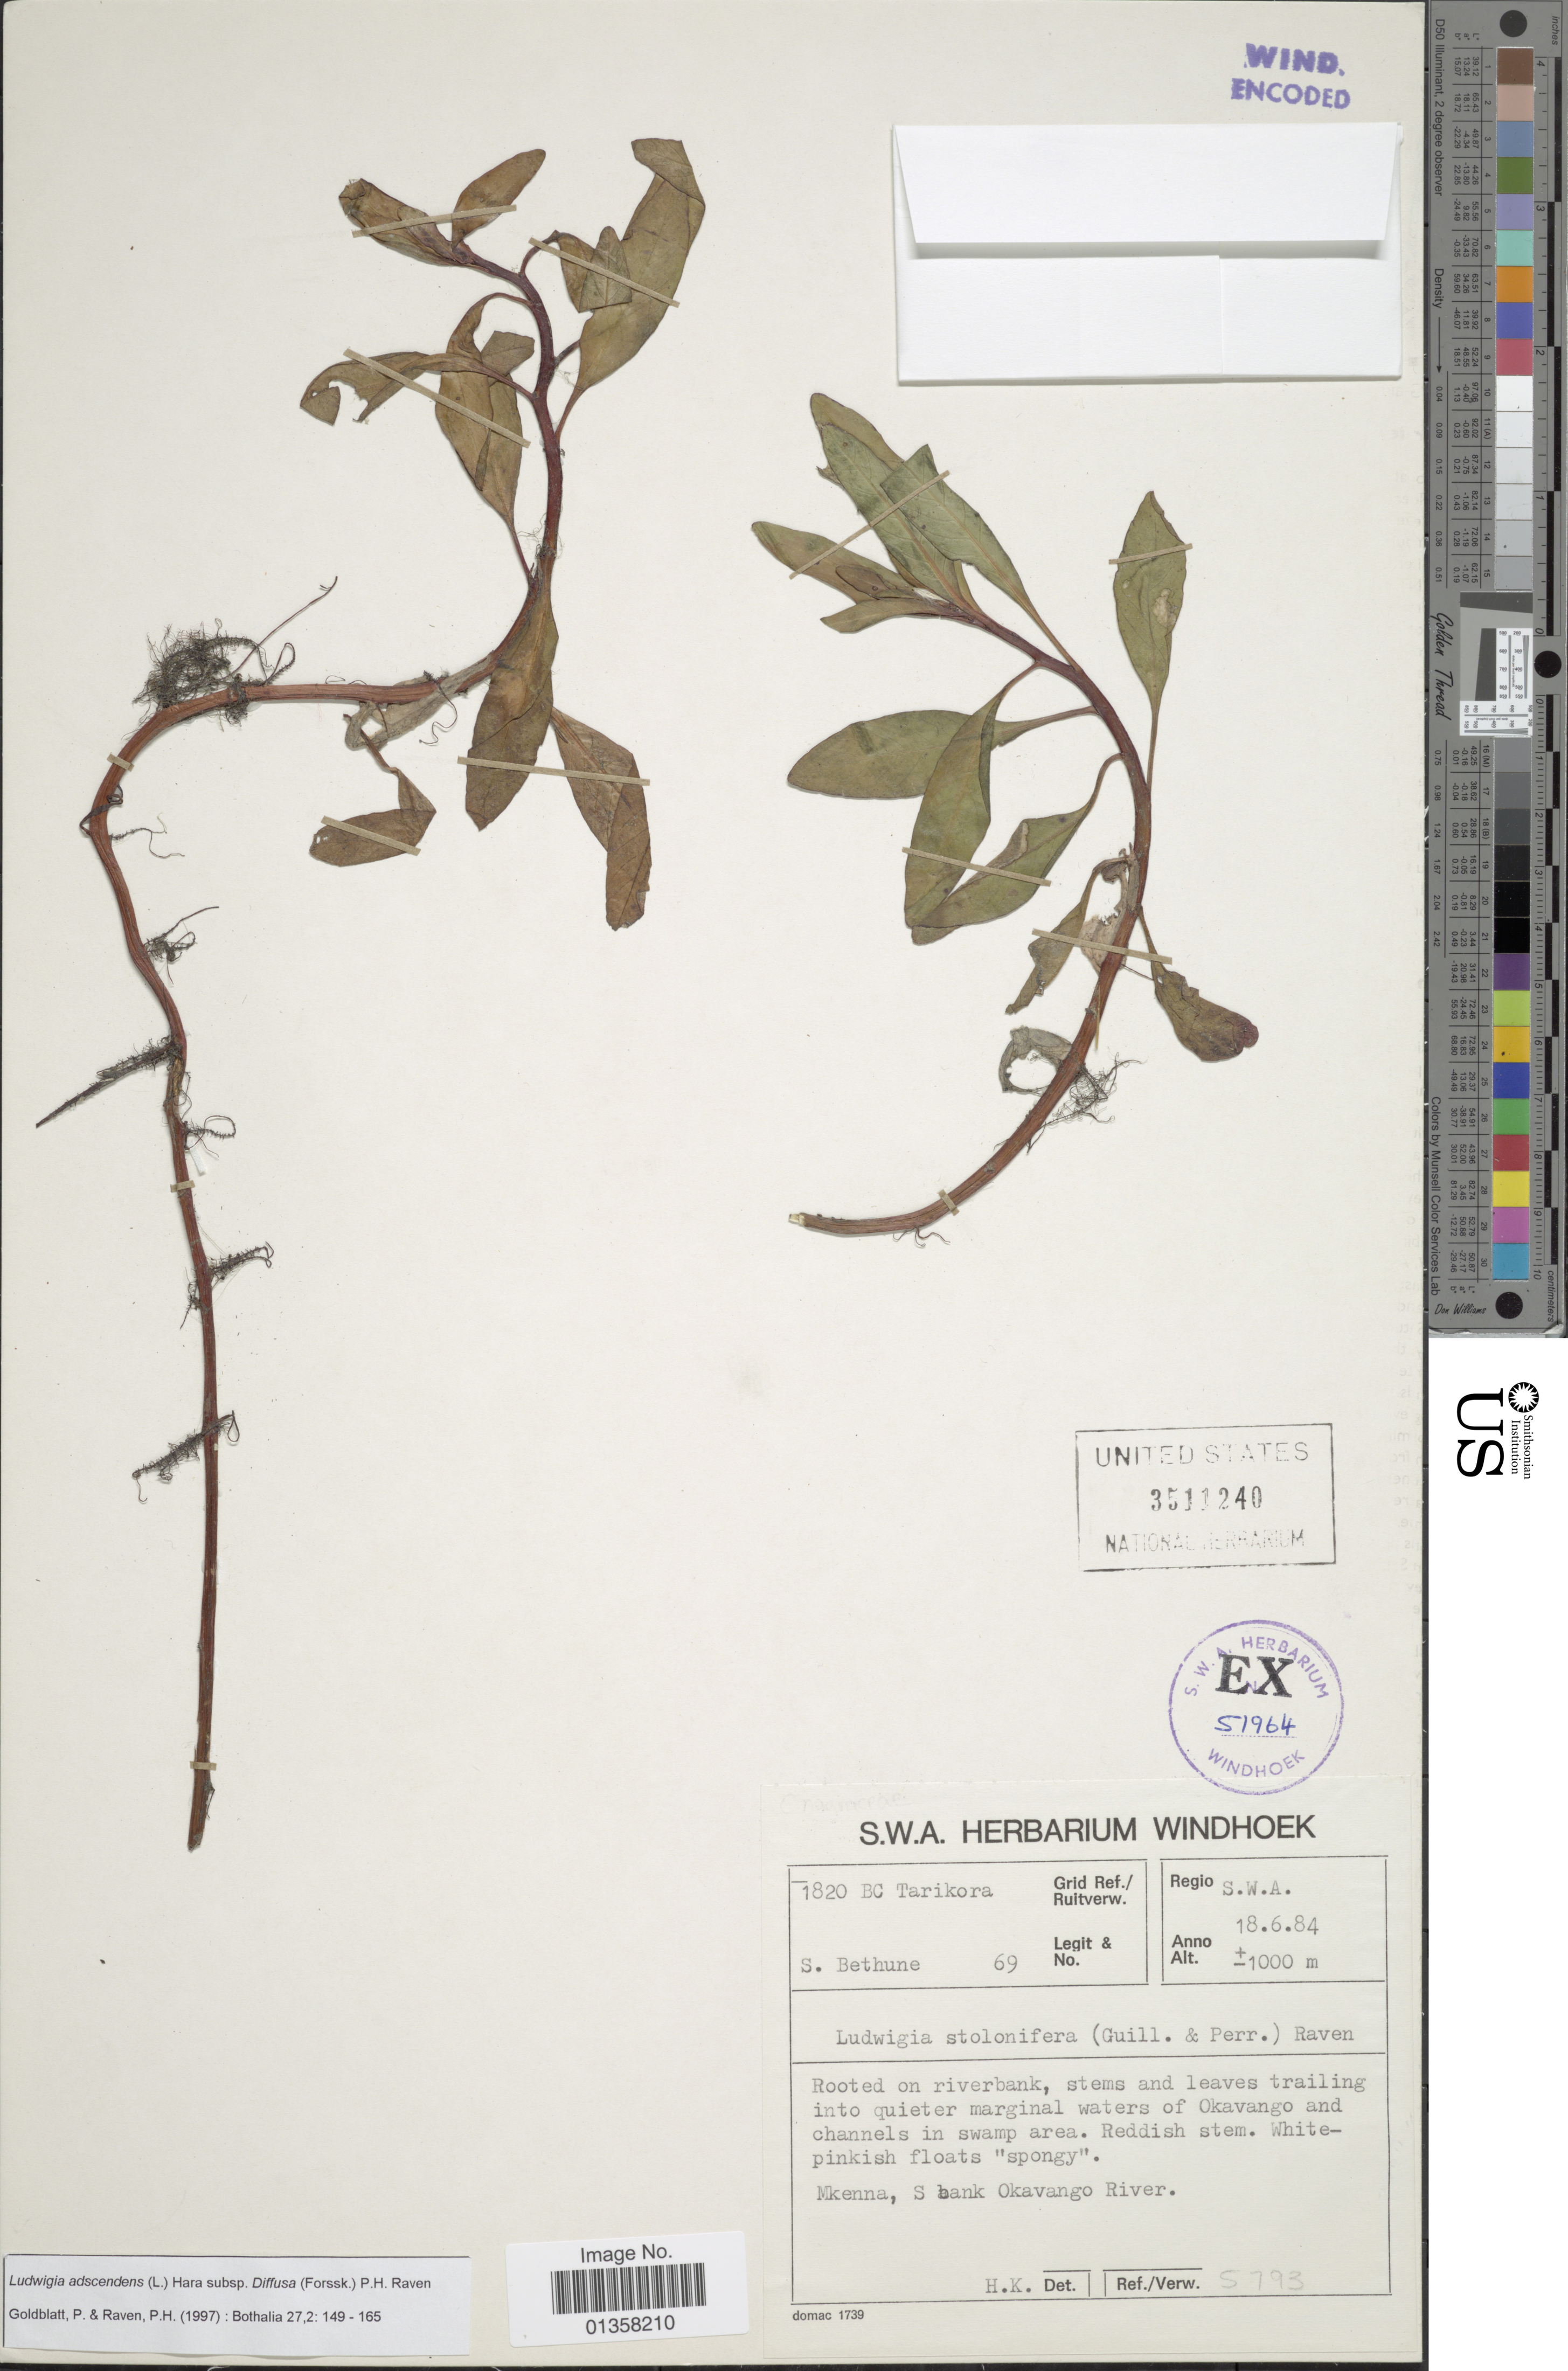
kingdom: Plantae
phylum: Tracheophyta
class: Magnoliopsida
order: Myrtales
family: Onagraceae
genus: Ludwigia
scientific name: Ludwigia stolonifera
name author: (Guill. & Perr.) P.H. Raven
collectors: S. Bethune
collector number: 69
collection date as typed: Transcribed d/m/y: 18/6/84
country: Namibia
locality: Regio S.W.A. Mkenna, S bank Okavango River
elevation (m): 1000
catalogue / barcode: US 3511240